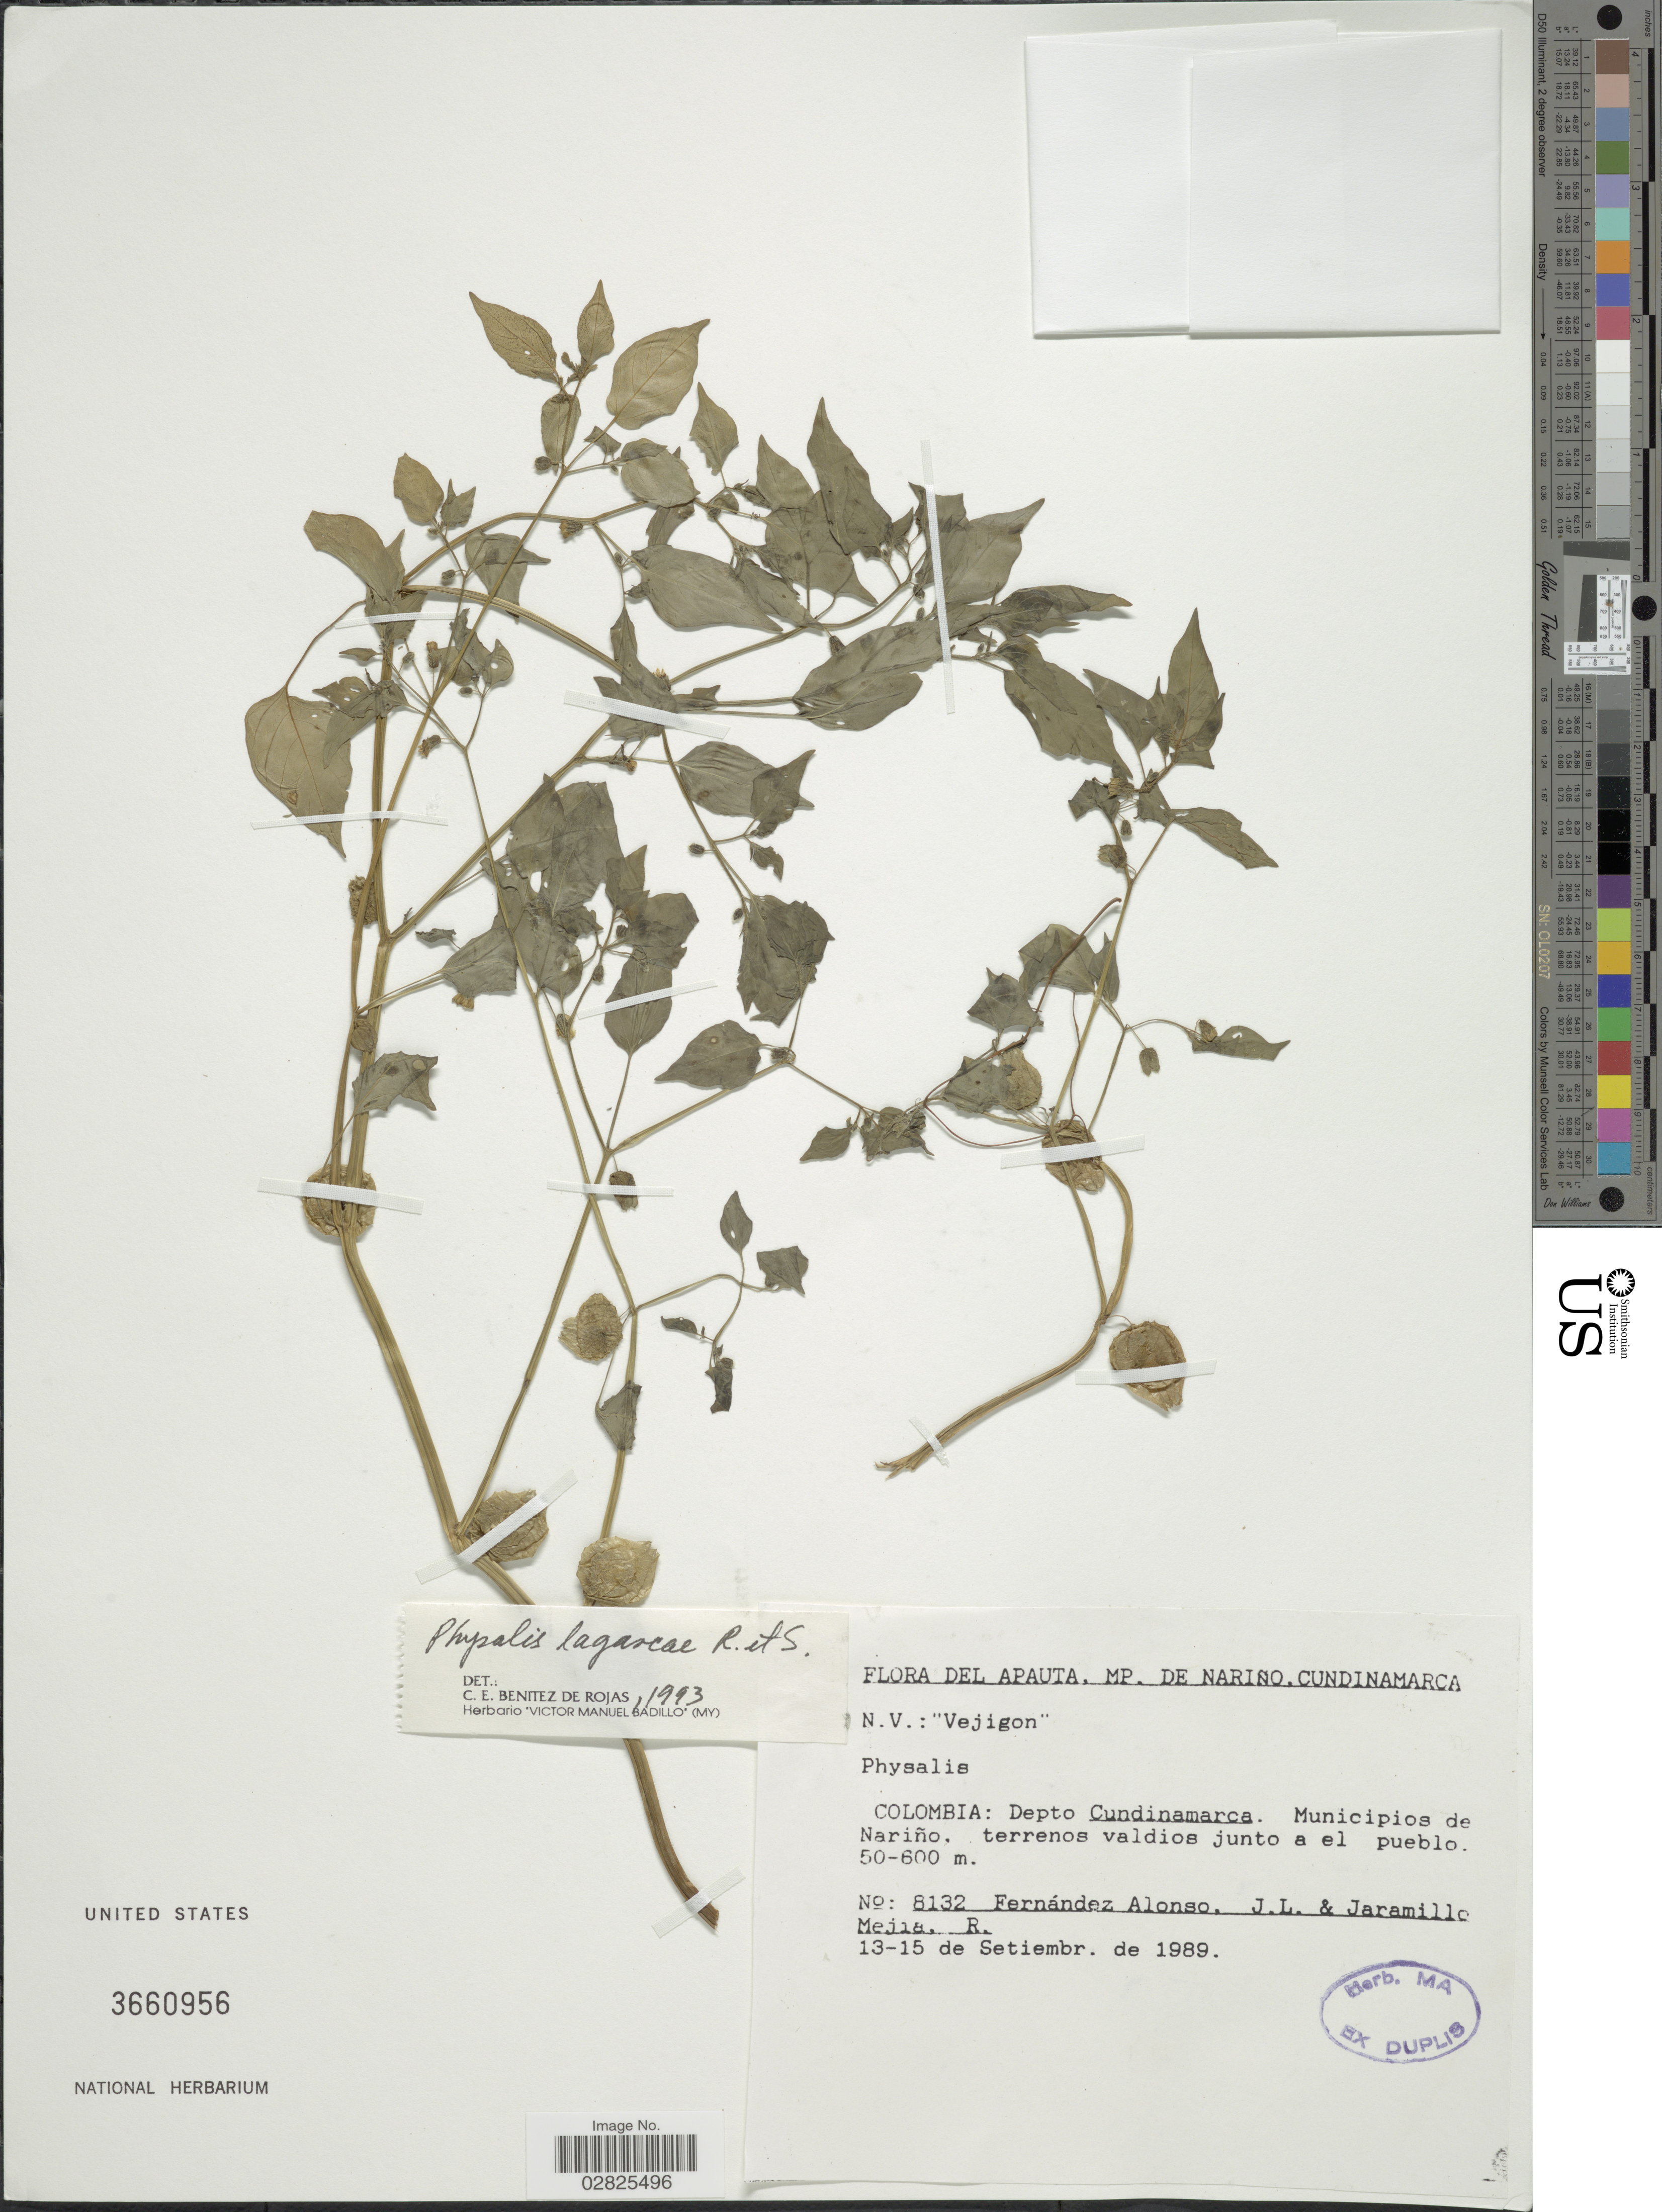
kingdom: Plantae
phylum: Tracheophyta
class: Magnoliopsida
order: Solanales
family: Solanaceae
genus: Physalis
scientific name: Physalis lagascae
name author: Roem. & Schult.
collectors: J. L. Fernández-Alonso & R. Jaramillo M.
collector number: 8132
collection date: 1989-09-13/1989-09-15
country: Colombia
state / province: Cundinamarca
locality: El Apauta, Mp. de Nariño. Depto Cundinamarca. Municipios de Nariño, terrenos valdios junto a el pueblo.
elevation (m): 50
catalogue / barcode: US 3660956